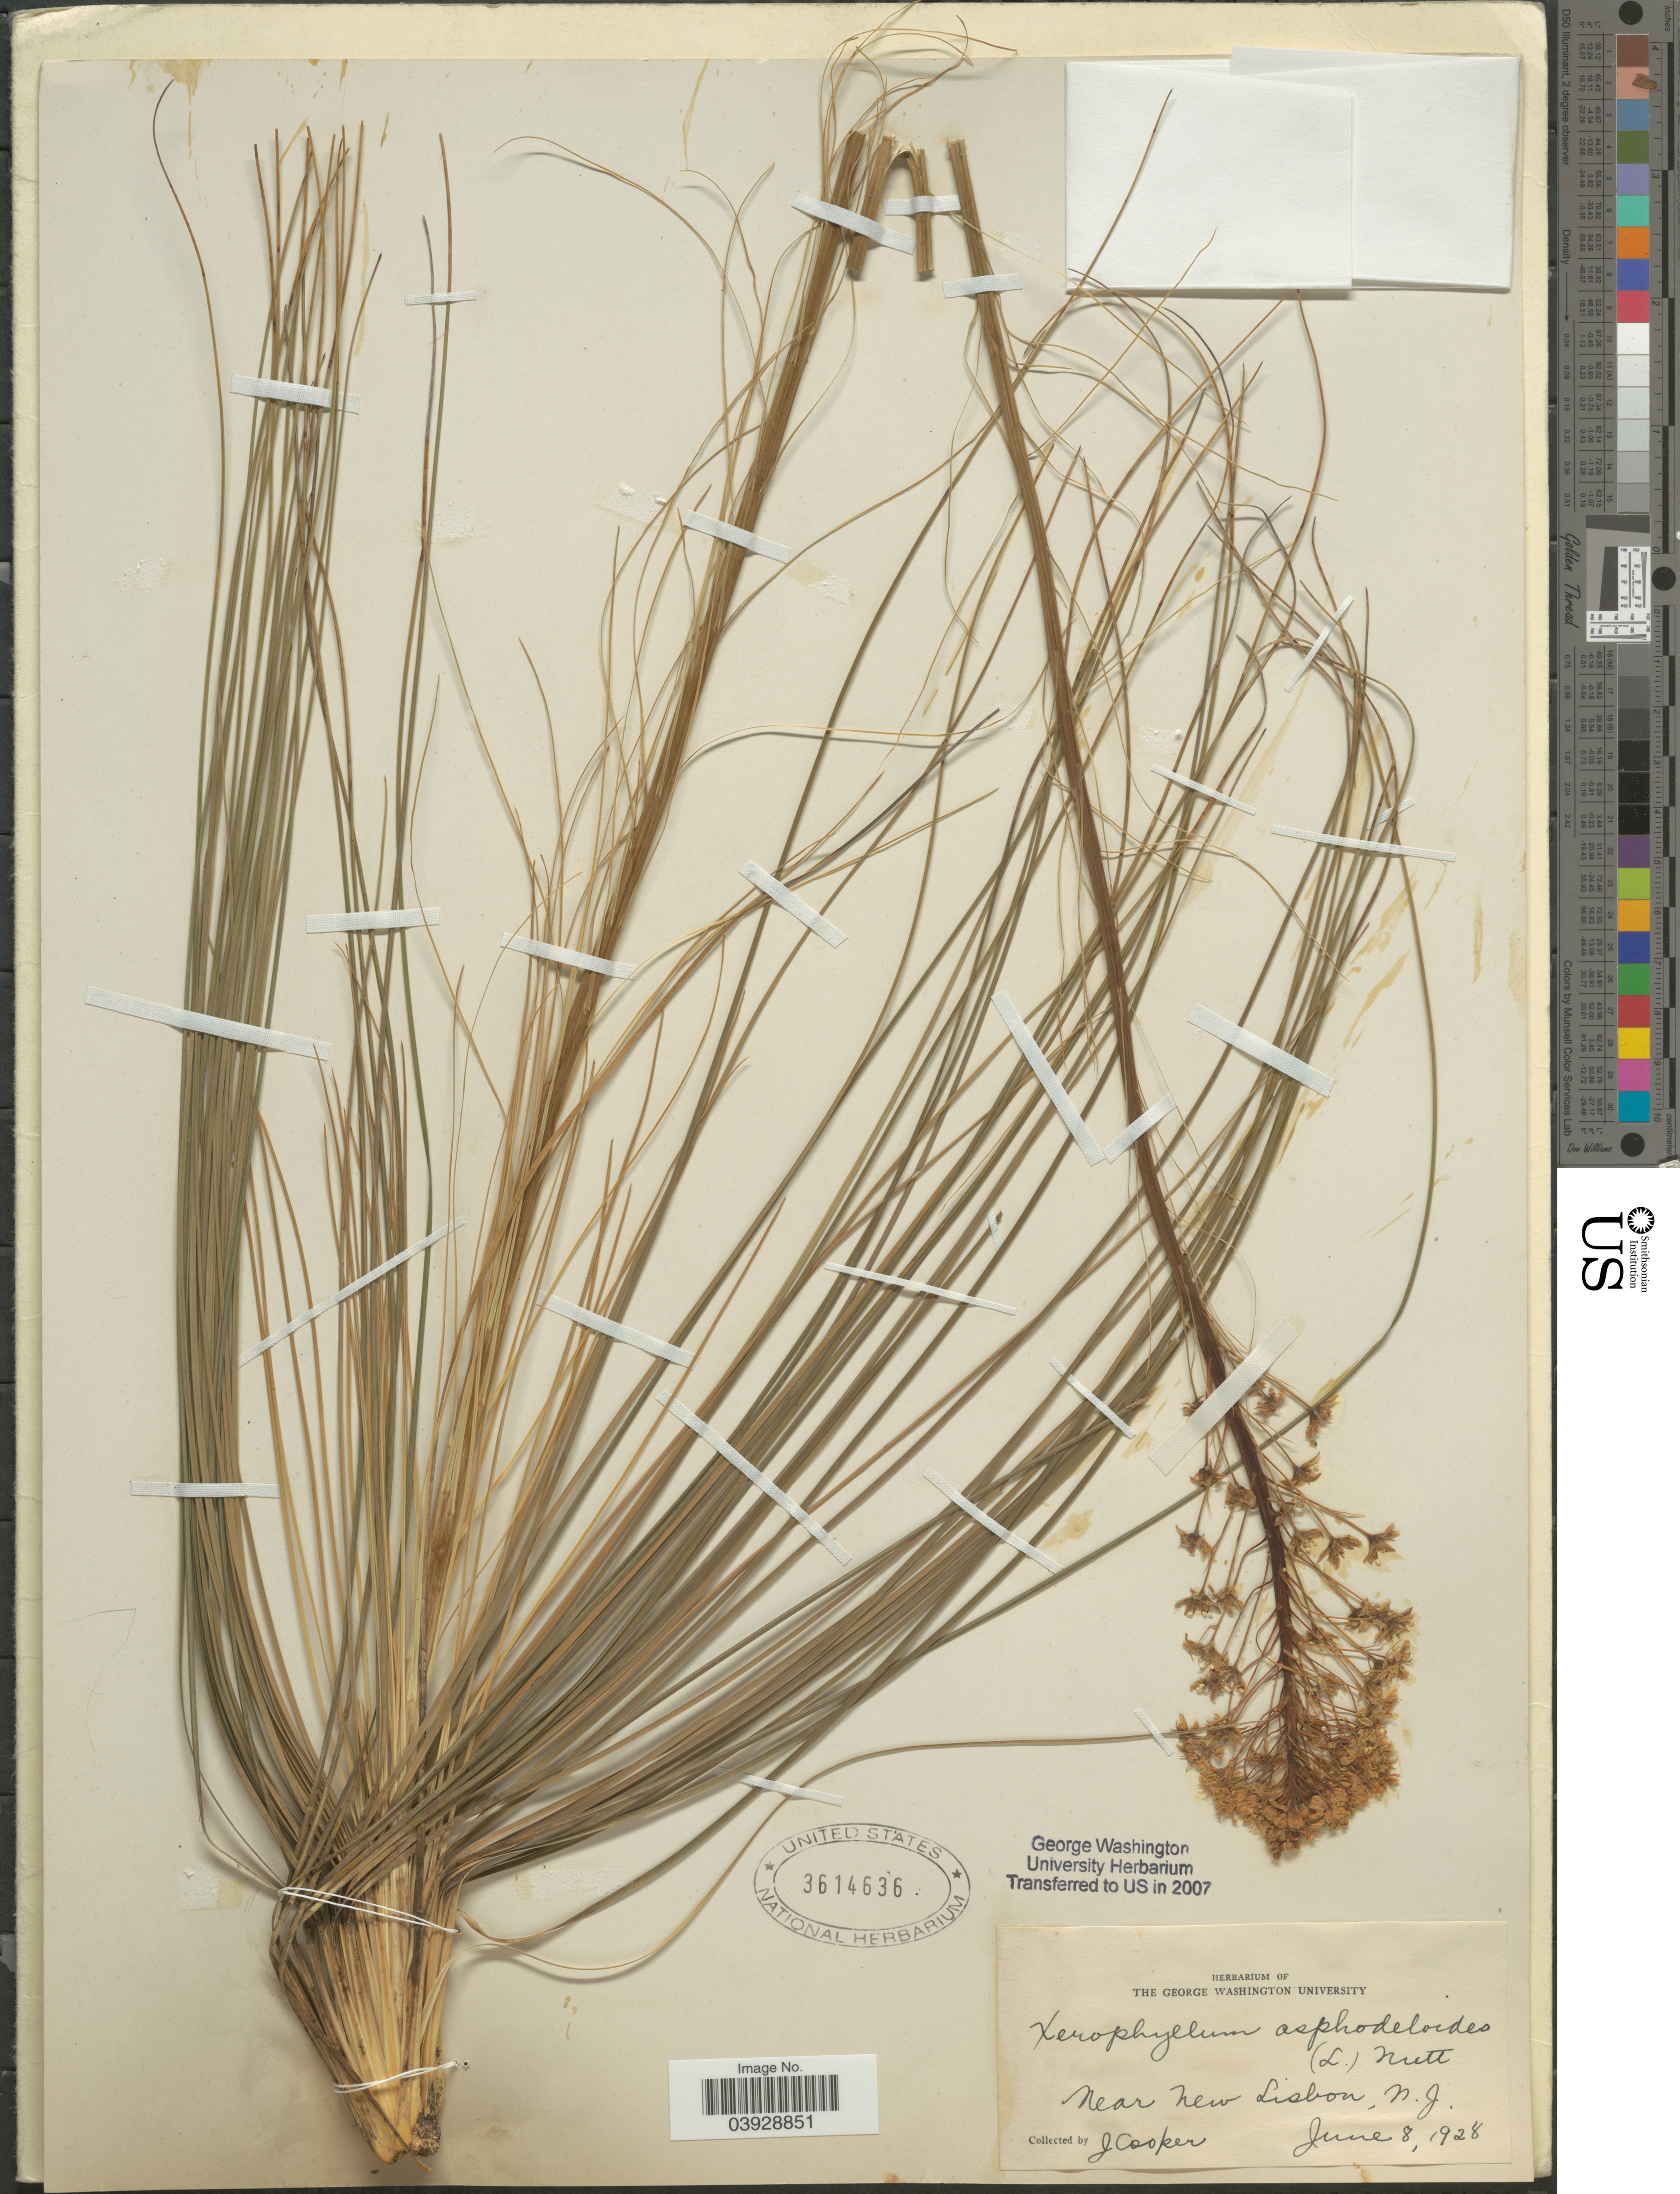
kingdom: Plantae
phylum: Tracheophyta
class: Liliopsida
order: Liliales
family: Melanthiaceae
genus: Xerophyllum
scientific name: Xerophyllum asphodeloides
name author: (L.) Nutt.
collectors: J. Cooper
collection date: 1928-06-08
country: United States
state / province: New Jersey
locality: Near New Lisbon.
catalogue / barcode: US 3614636